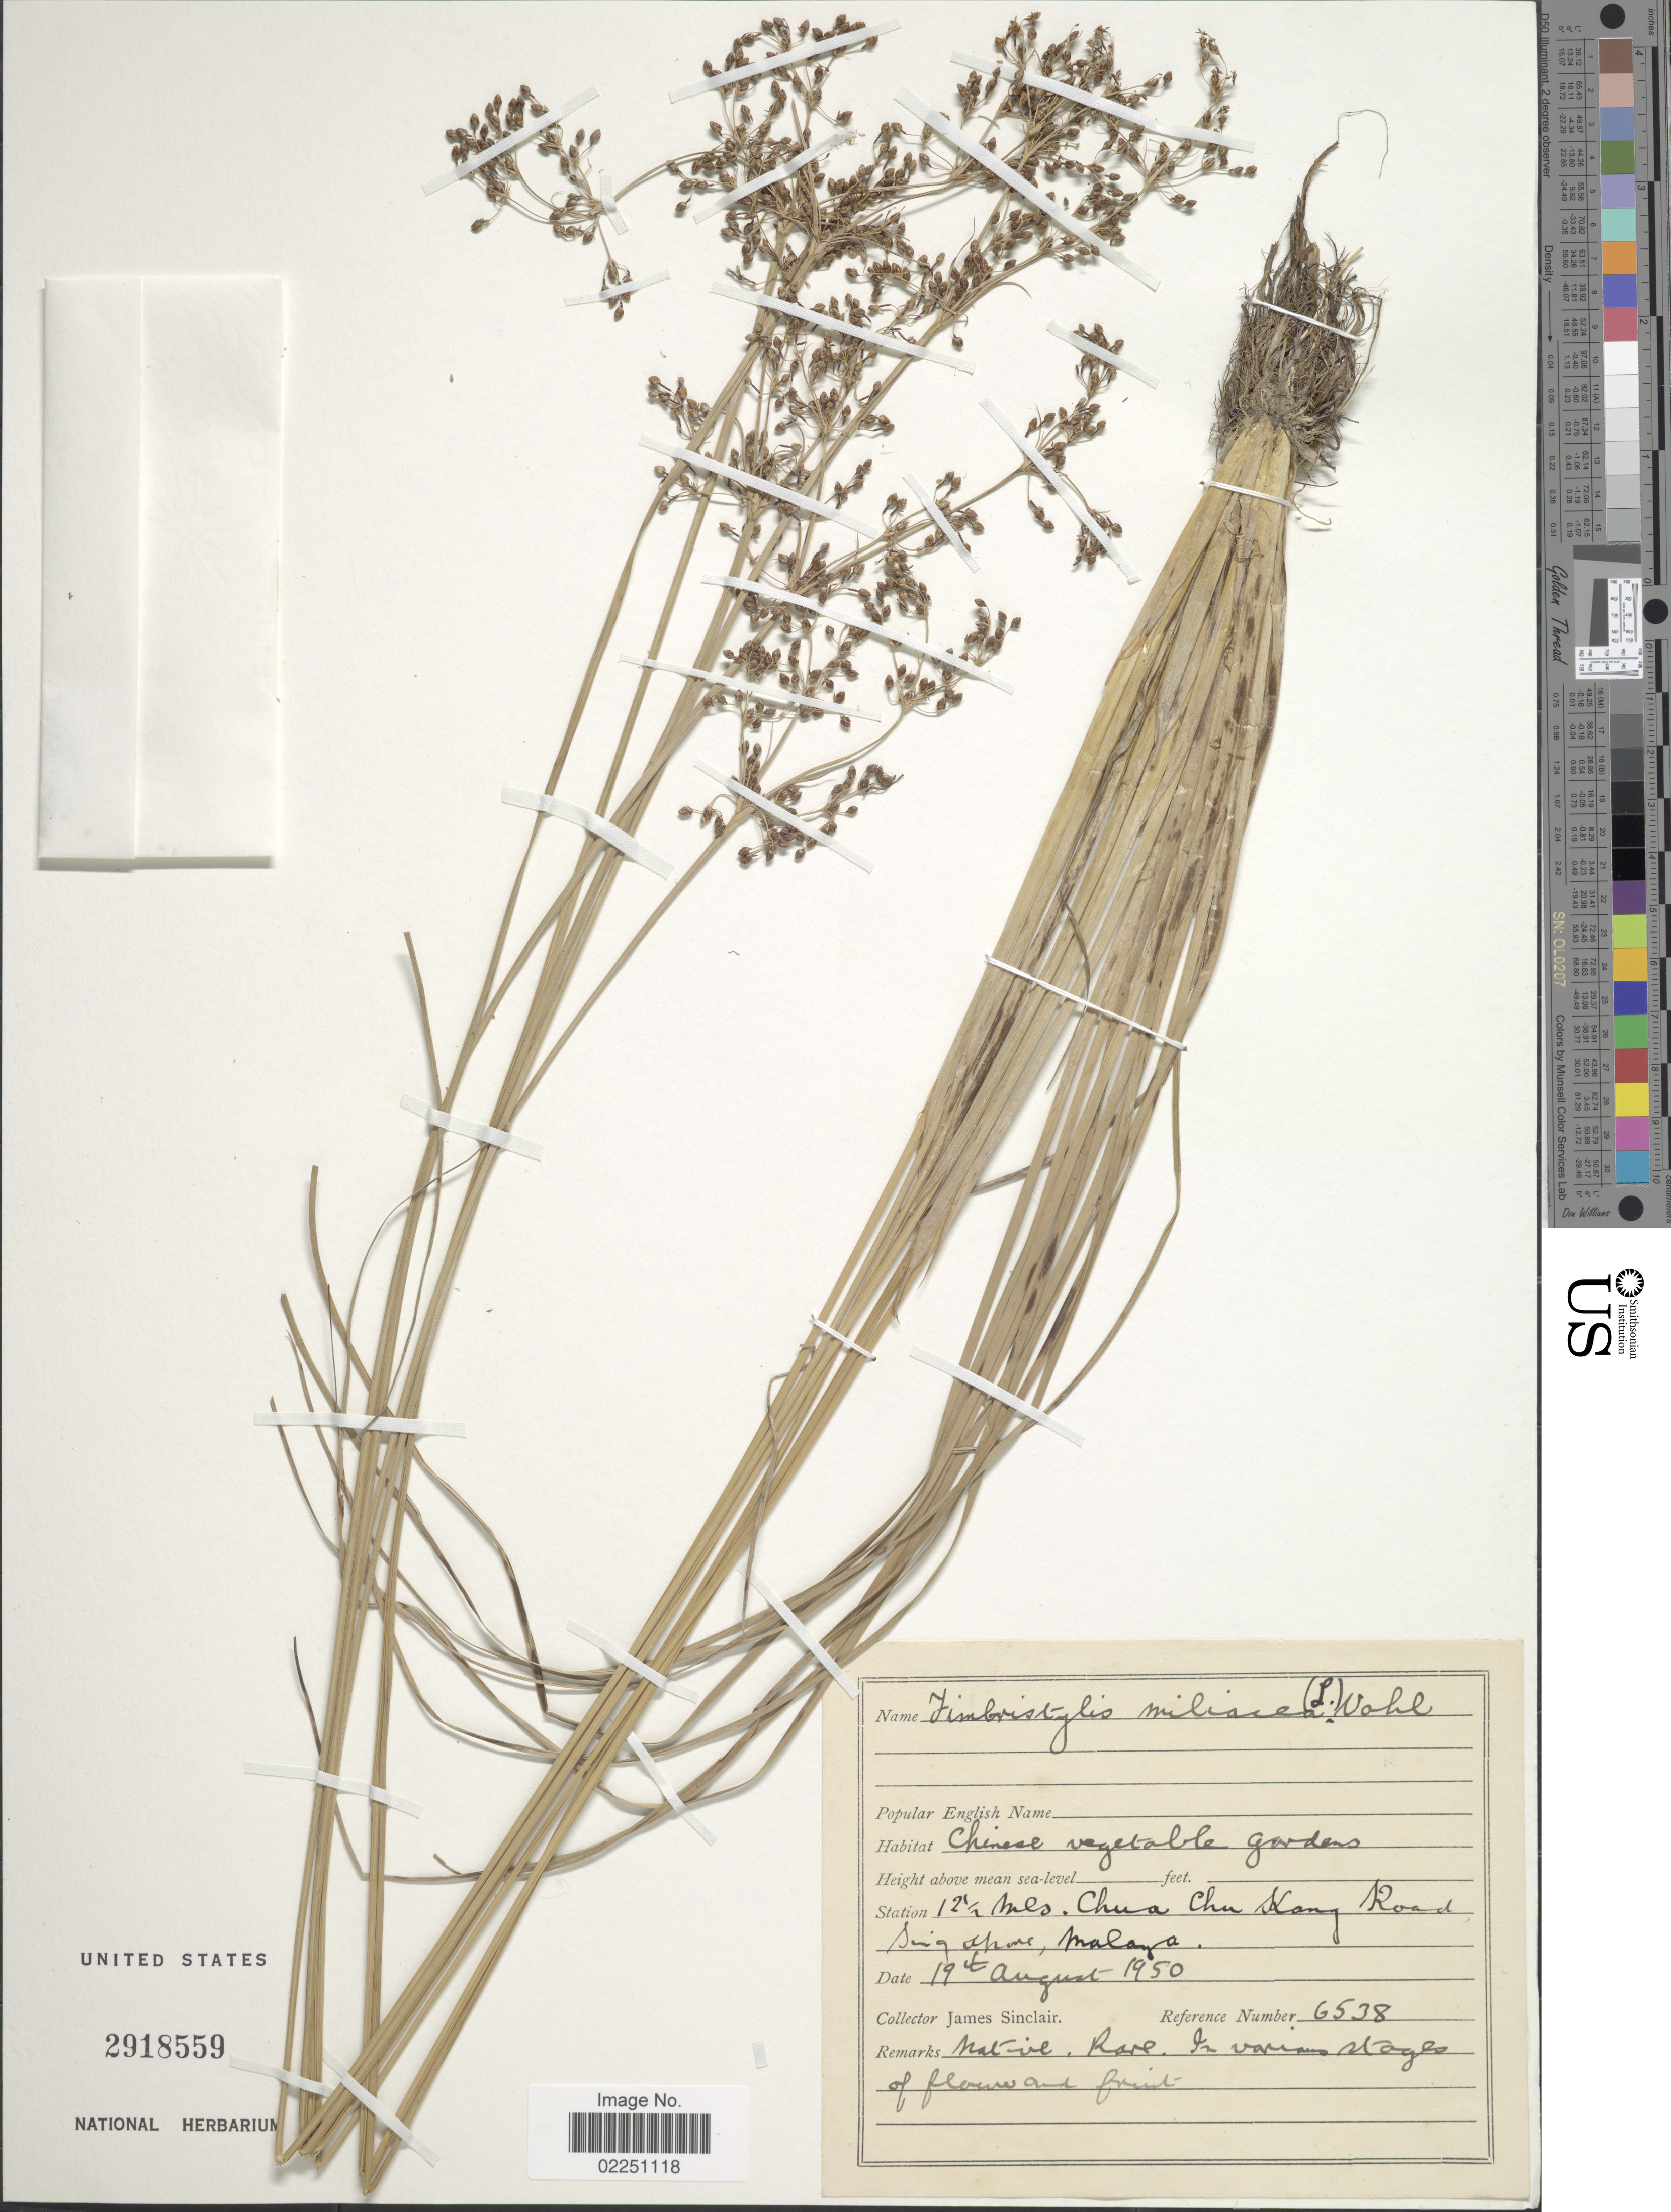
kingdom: Plantae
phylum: Tracheophyta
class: Liliopsida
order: Poales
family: Cyperaceae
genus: Fimbristylis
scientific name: Fimbristylis littoralis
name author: Gaudich.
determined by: Strong, M. T., (US), Smithsonian Institution - National Museum of Natural History (UNITED STATES)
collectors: J. Sinclair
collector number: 6538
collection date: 1950-08-19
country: Singapore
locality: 12 1/2 mls. Chuca Chu Kang Road, Singapore, Malaya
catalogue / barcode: US 2918559